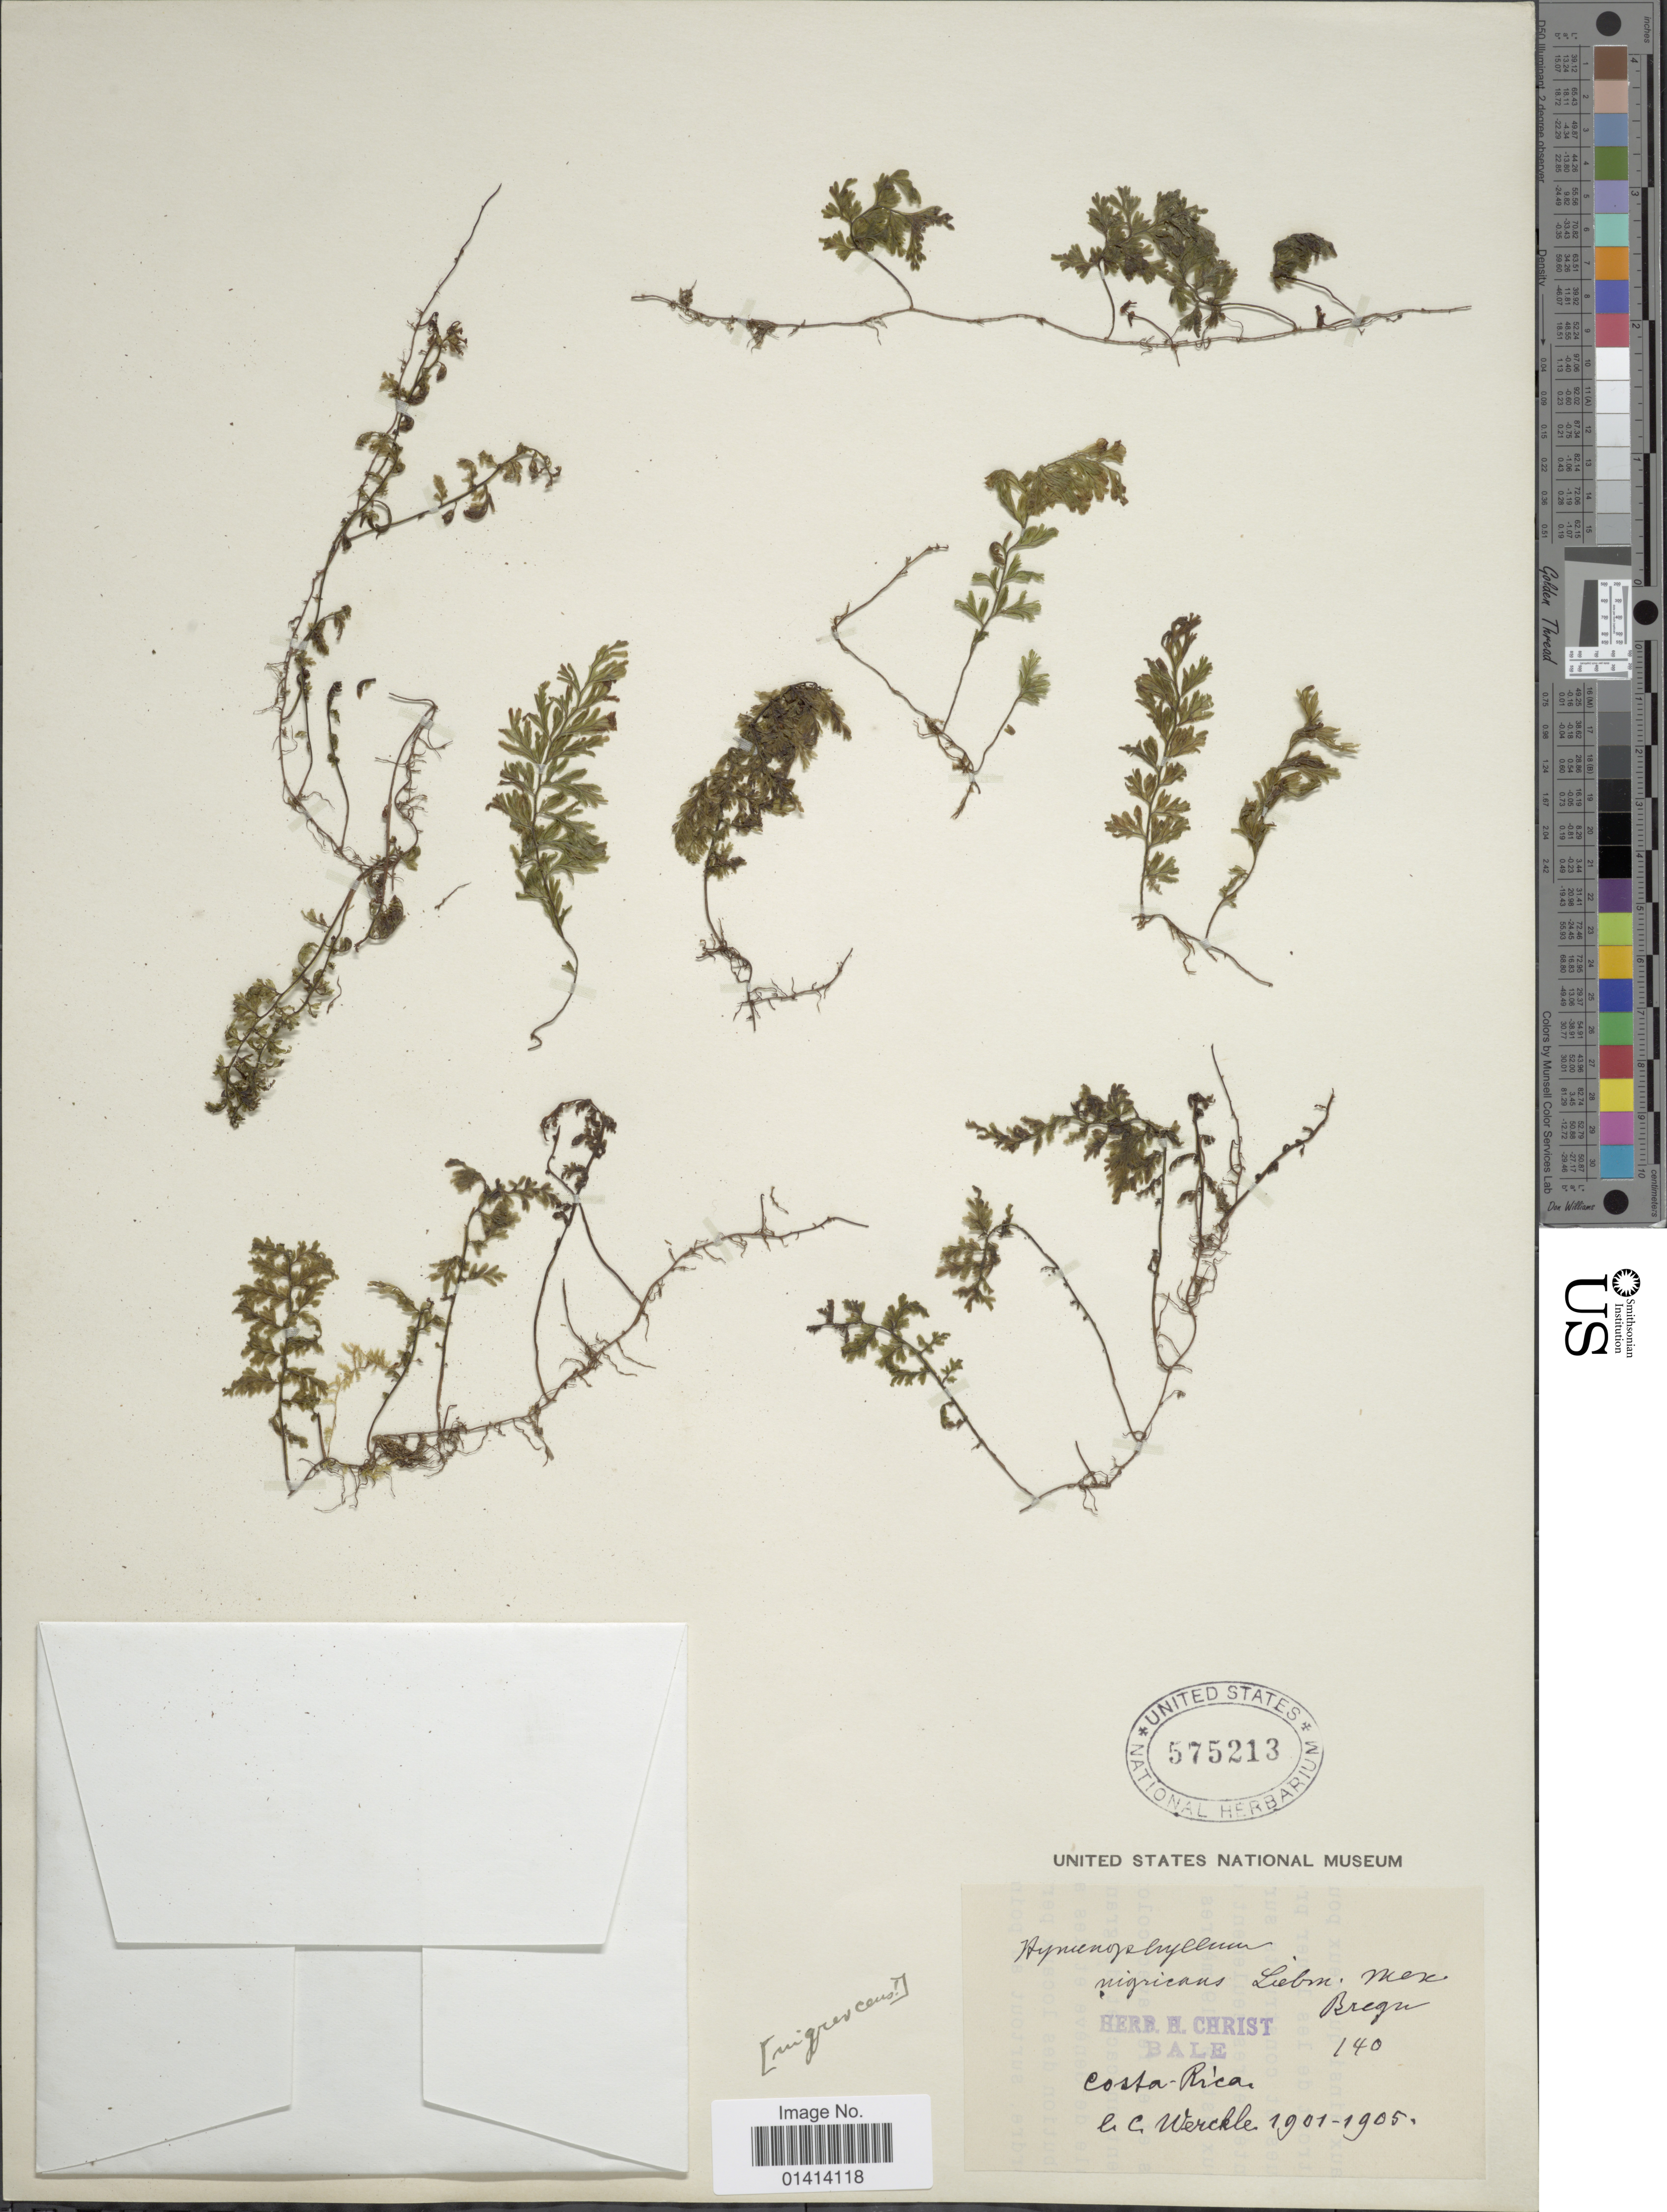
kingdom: Plantae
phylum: Tracheophyta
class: Polypodiopsida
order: Hymenophyllales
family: Hymenophyllaceae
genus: Hymenophyllum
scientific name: Hymenophyllum myriocarpum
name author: Hook.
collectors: C. C Wercklé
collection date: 1901/1905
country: Costa Rica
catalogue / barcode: US 575213